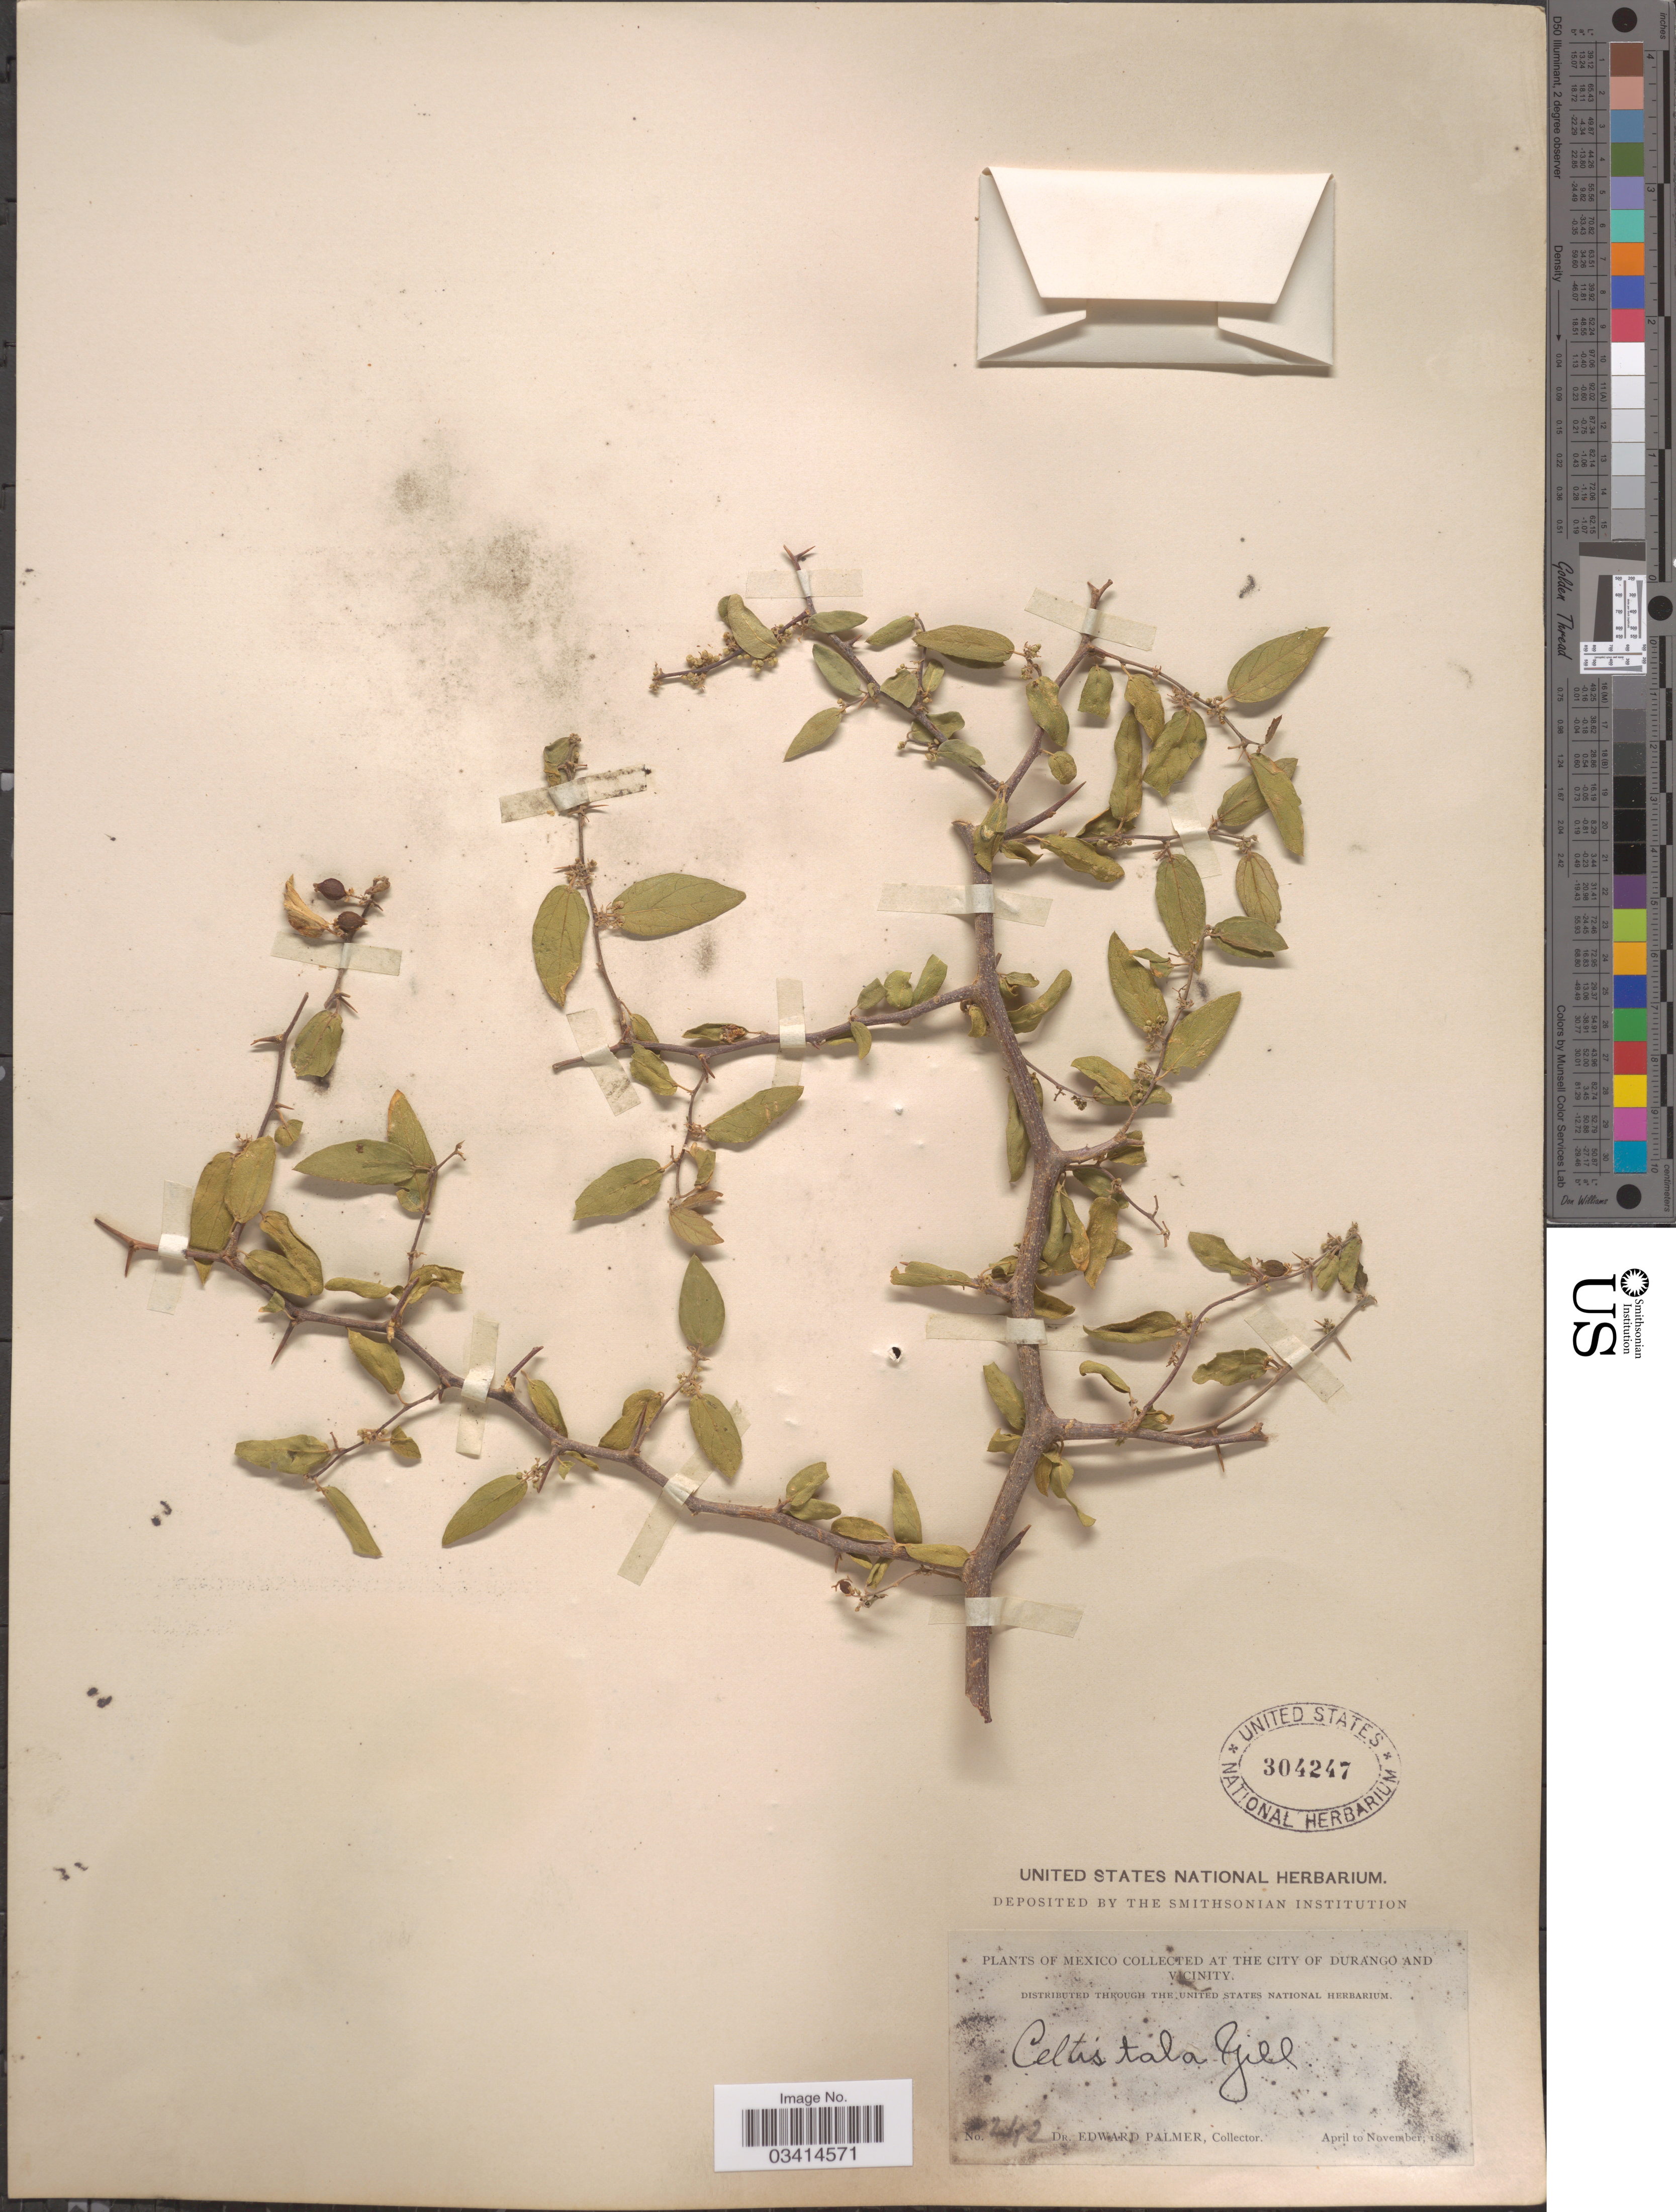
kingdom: Plantae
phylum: Tracheophyta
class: Magnoliopsida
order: Rosales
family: Cannabaceae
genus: Celtis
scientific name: Celtis pallida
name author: Torr. in Emory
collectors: E. Palmer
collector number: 242*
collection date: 1800-04/1800-11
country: Mexico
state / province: Durango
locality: At the city of Durango and vicinity.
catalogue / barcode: US 304247